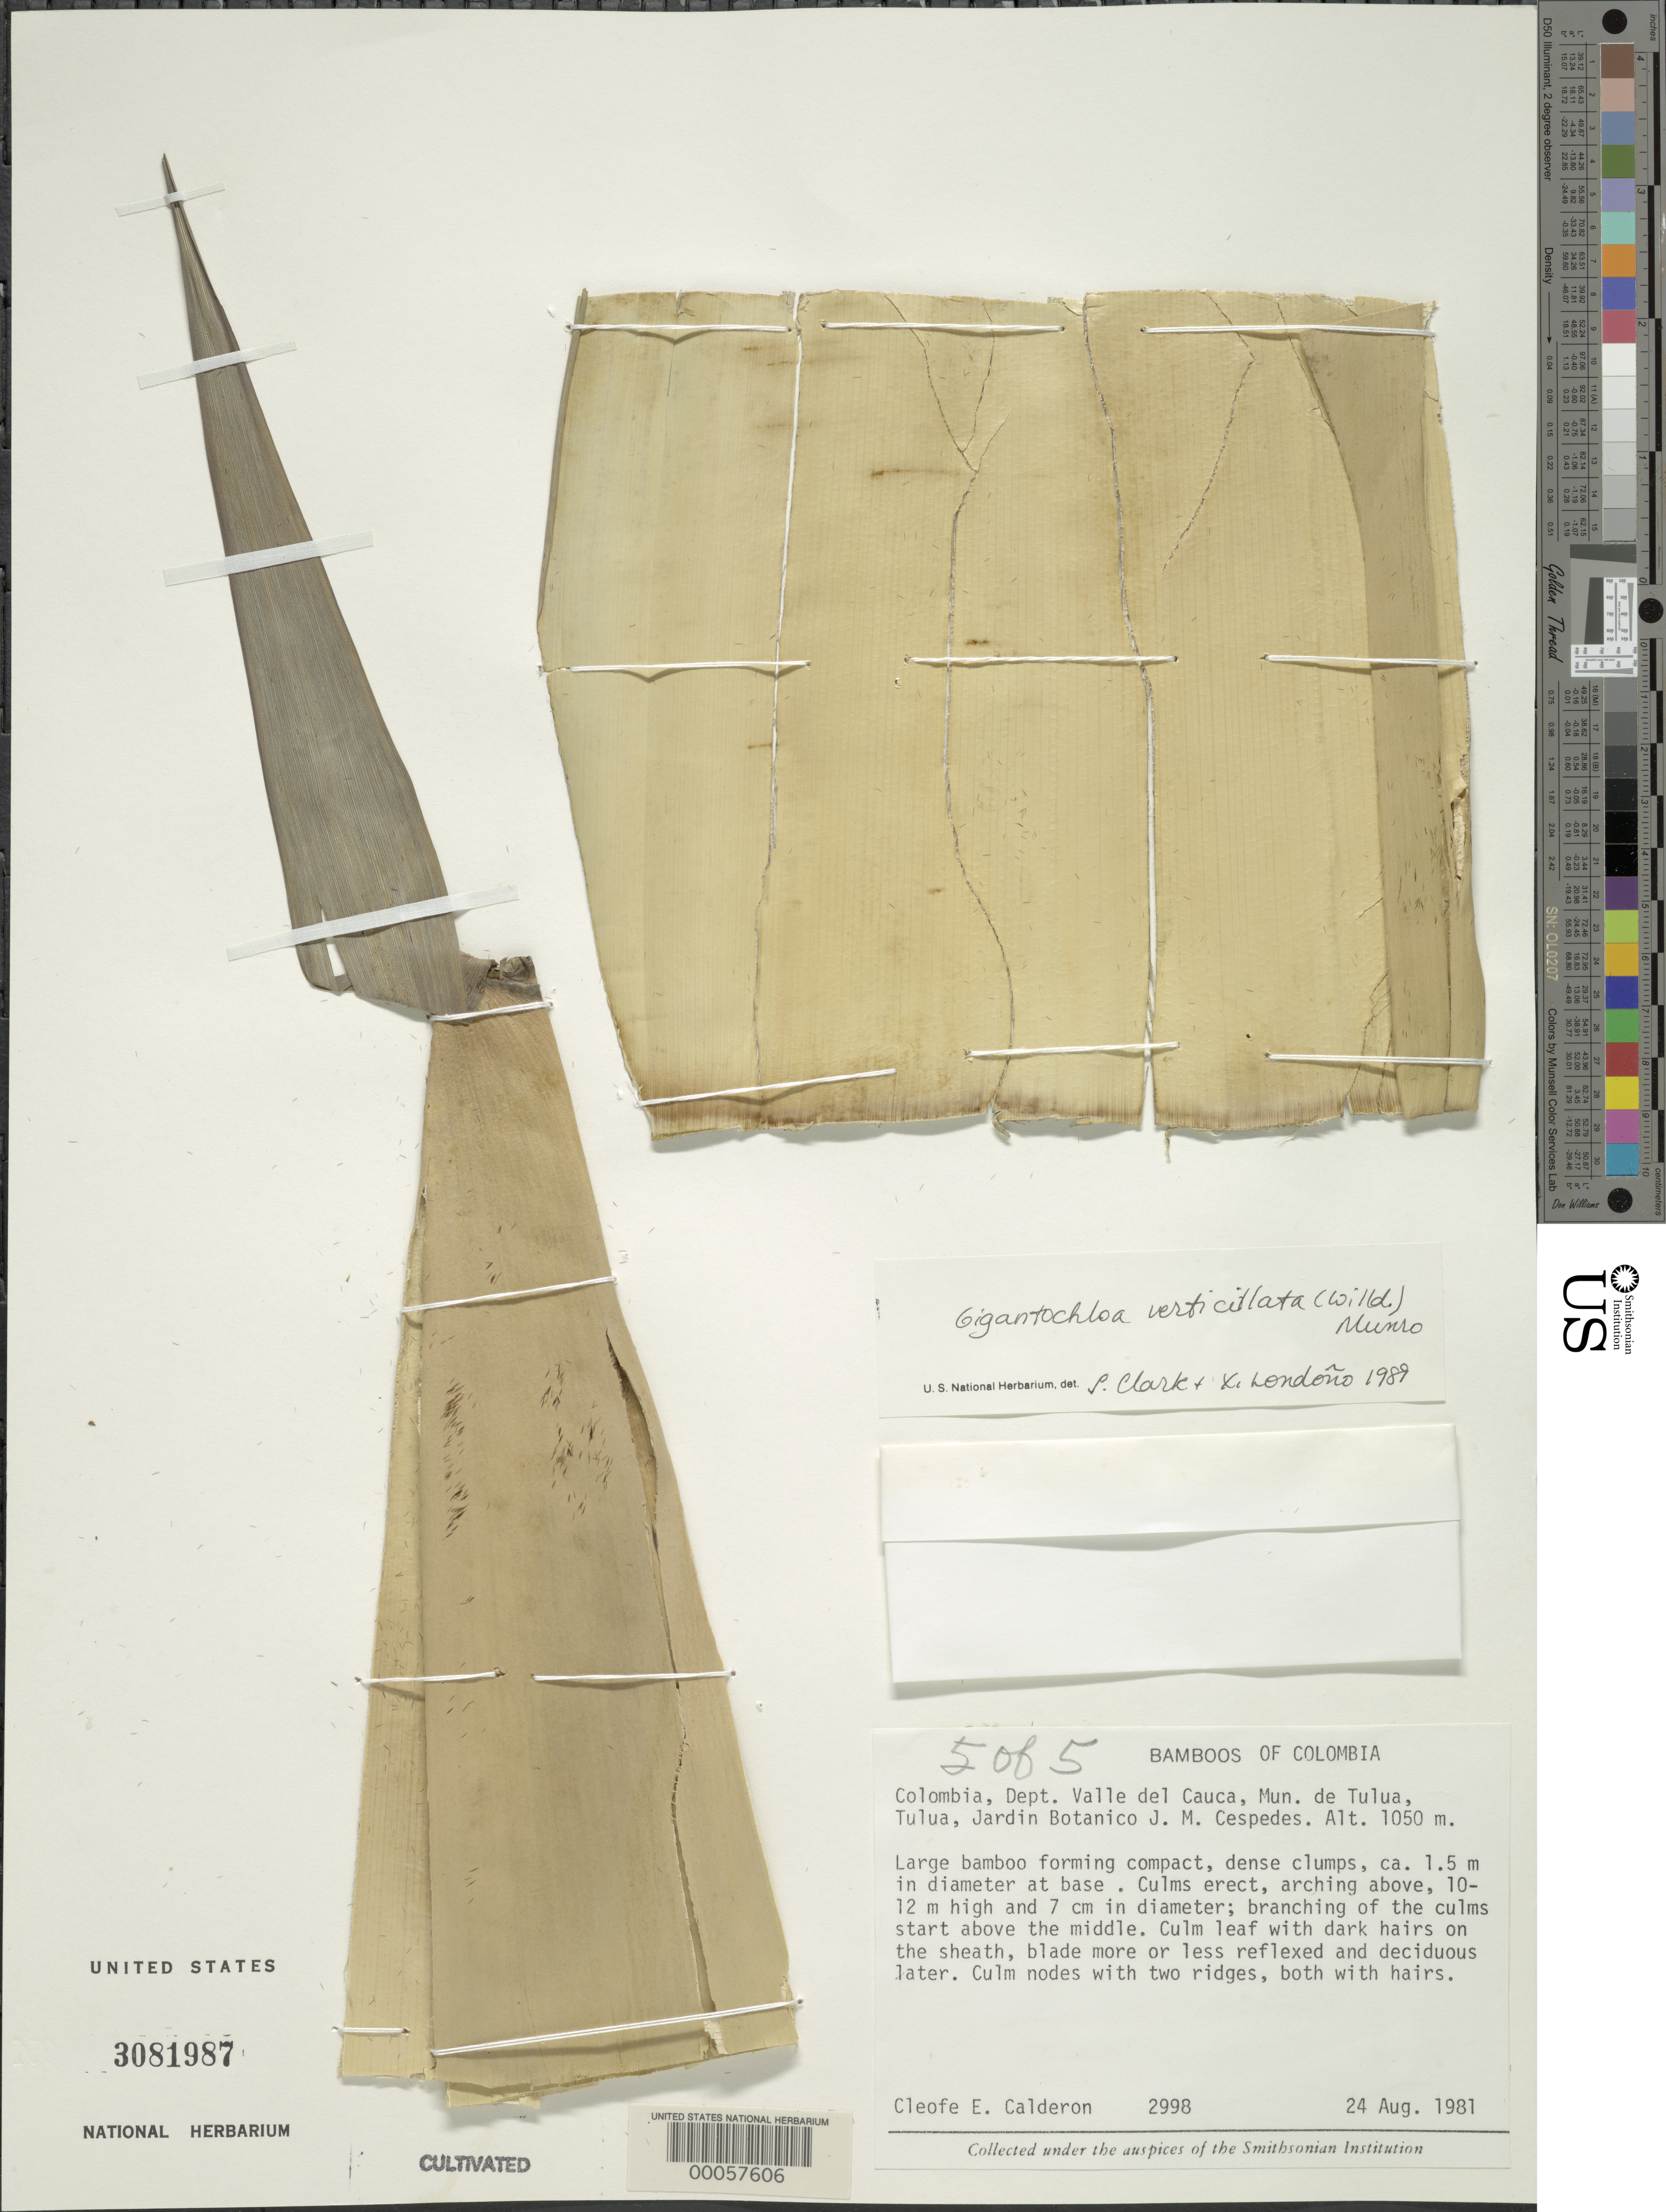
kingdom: Plantae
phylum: Tracheophyta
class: Liliopsida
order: Poales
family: Poaceae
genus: Gigantochloa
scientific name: Gigantochloa verticillata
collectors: C. E. Calderón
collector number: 2998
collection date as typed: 24 Aug 1981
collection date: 1981-08-24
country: Colombia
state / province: Valle del Cauca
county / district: Tuluá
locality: Jardin Botanico J.M. Cespedes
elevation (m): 1050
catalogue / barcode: US 3081987